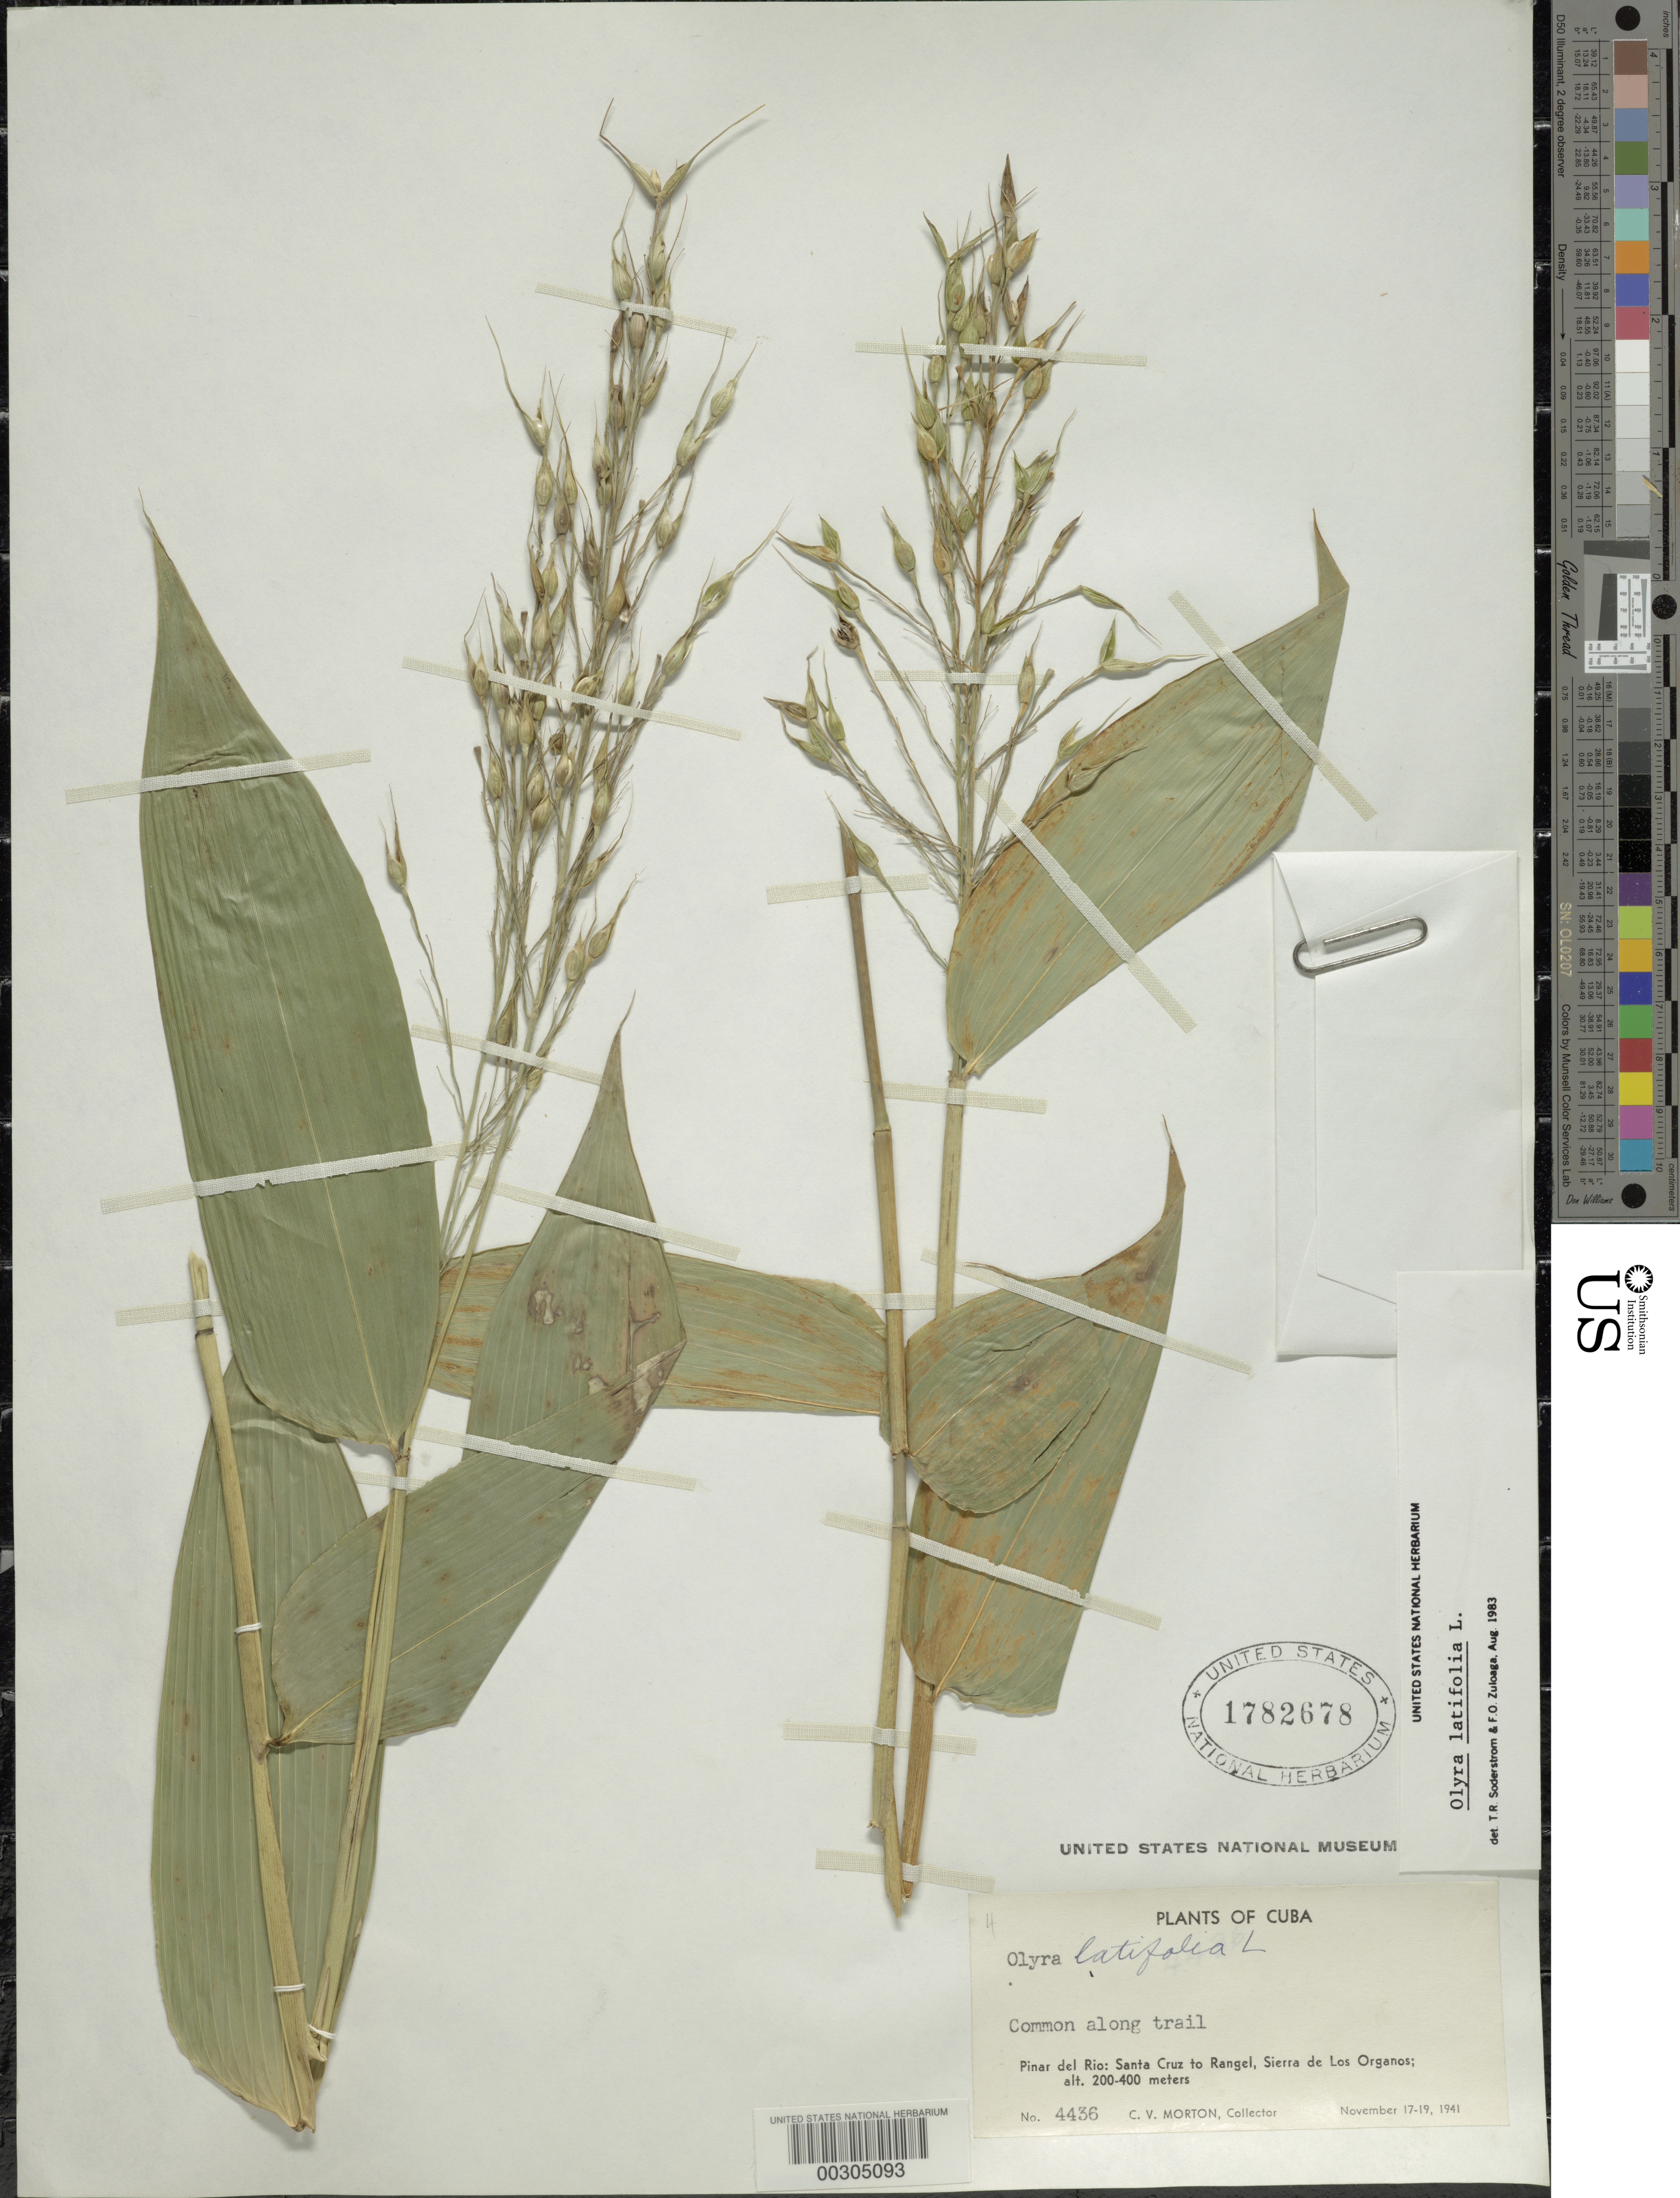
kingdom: Plantae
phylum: Tracheophyta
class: Liliopsida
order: Poales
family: Poaceae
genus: Olyra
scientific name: Olyra latifolia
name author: L.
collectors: C. V. Morton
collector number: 4436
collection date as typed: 17 Nov 1941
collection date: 1941-11-17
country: Cuba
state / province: Pinar del Río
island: Greater Antilles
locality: Sierra de los organos, santa cruz to rangel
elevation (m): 200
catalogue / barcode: US 1782678